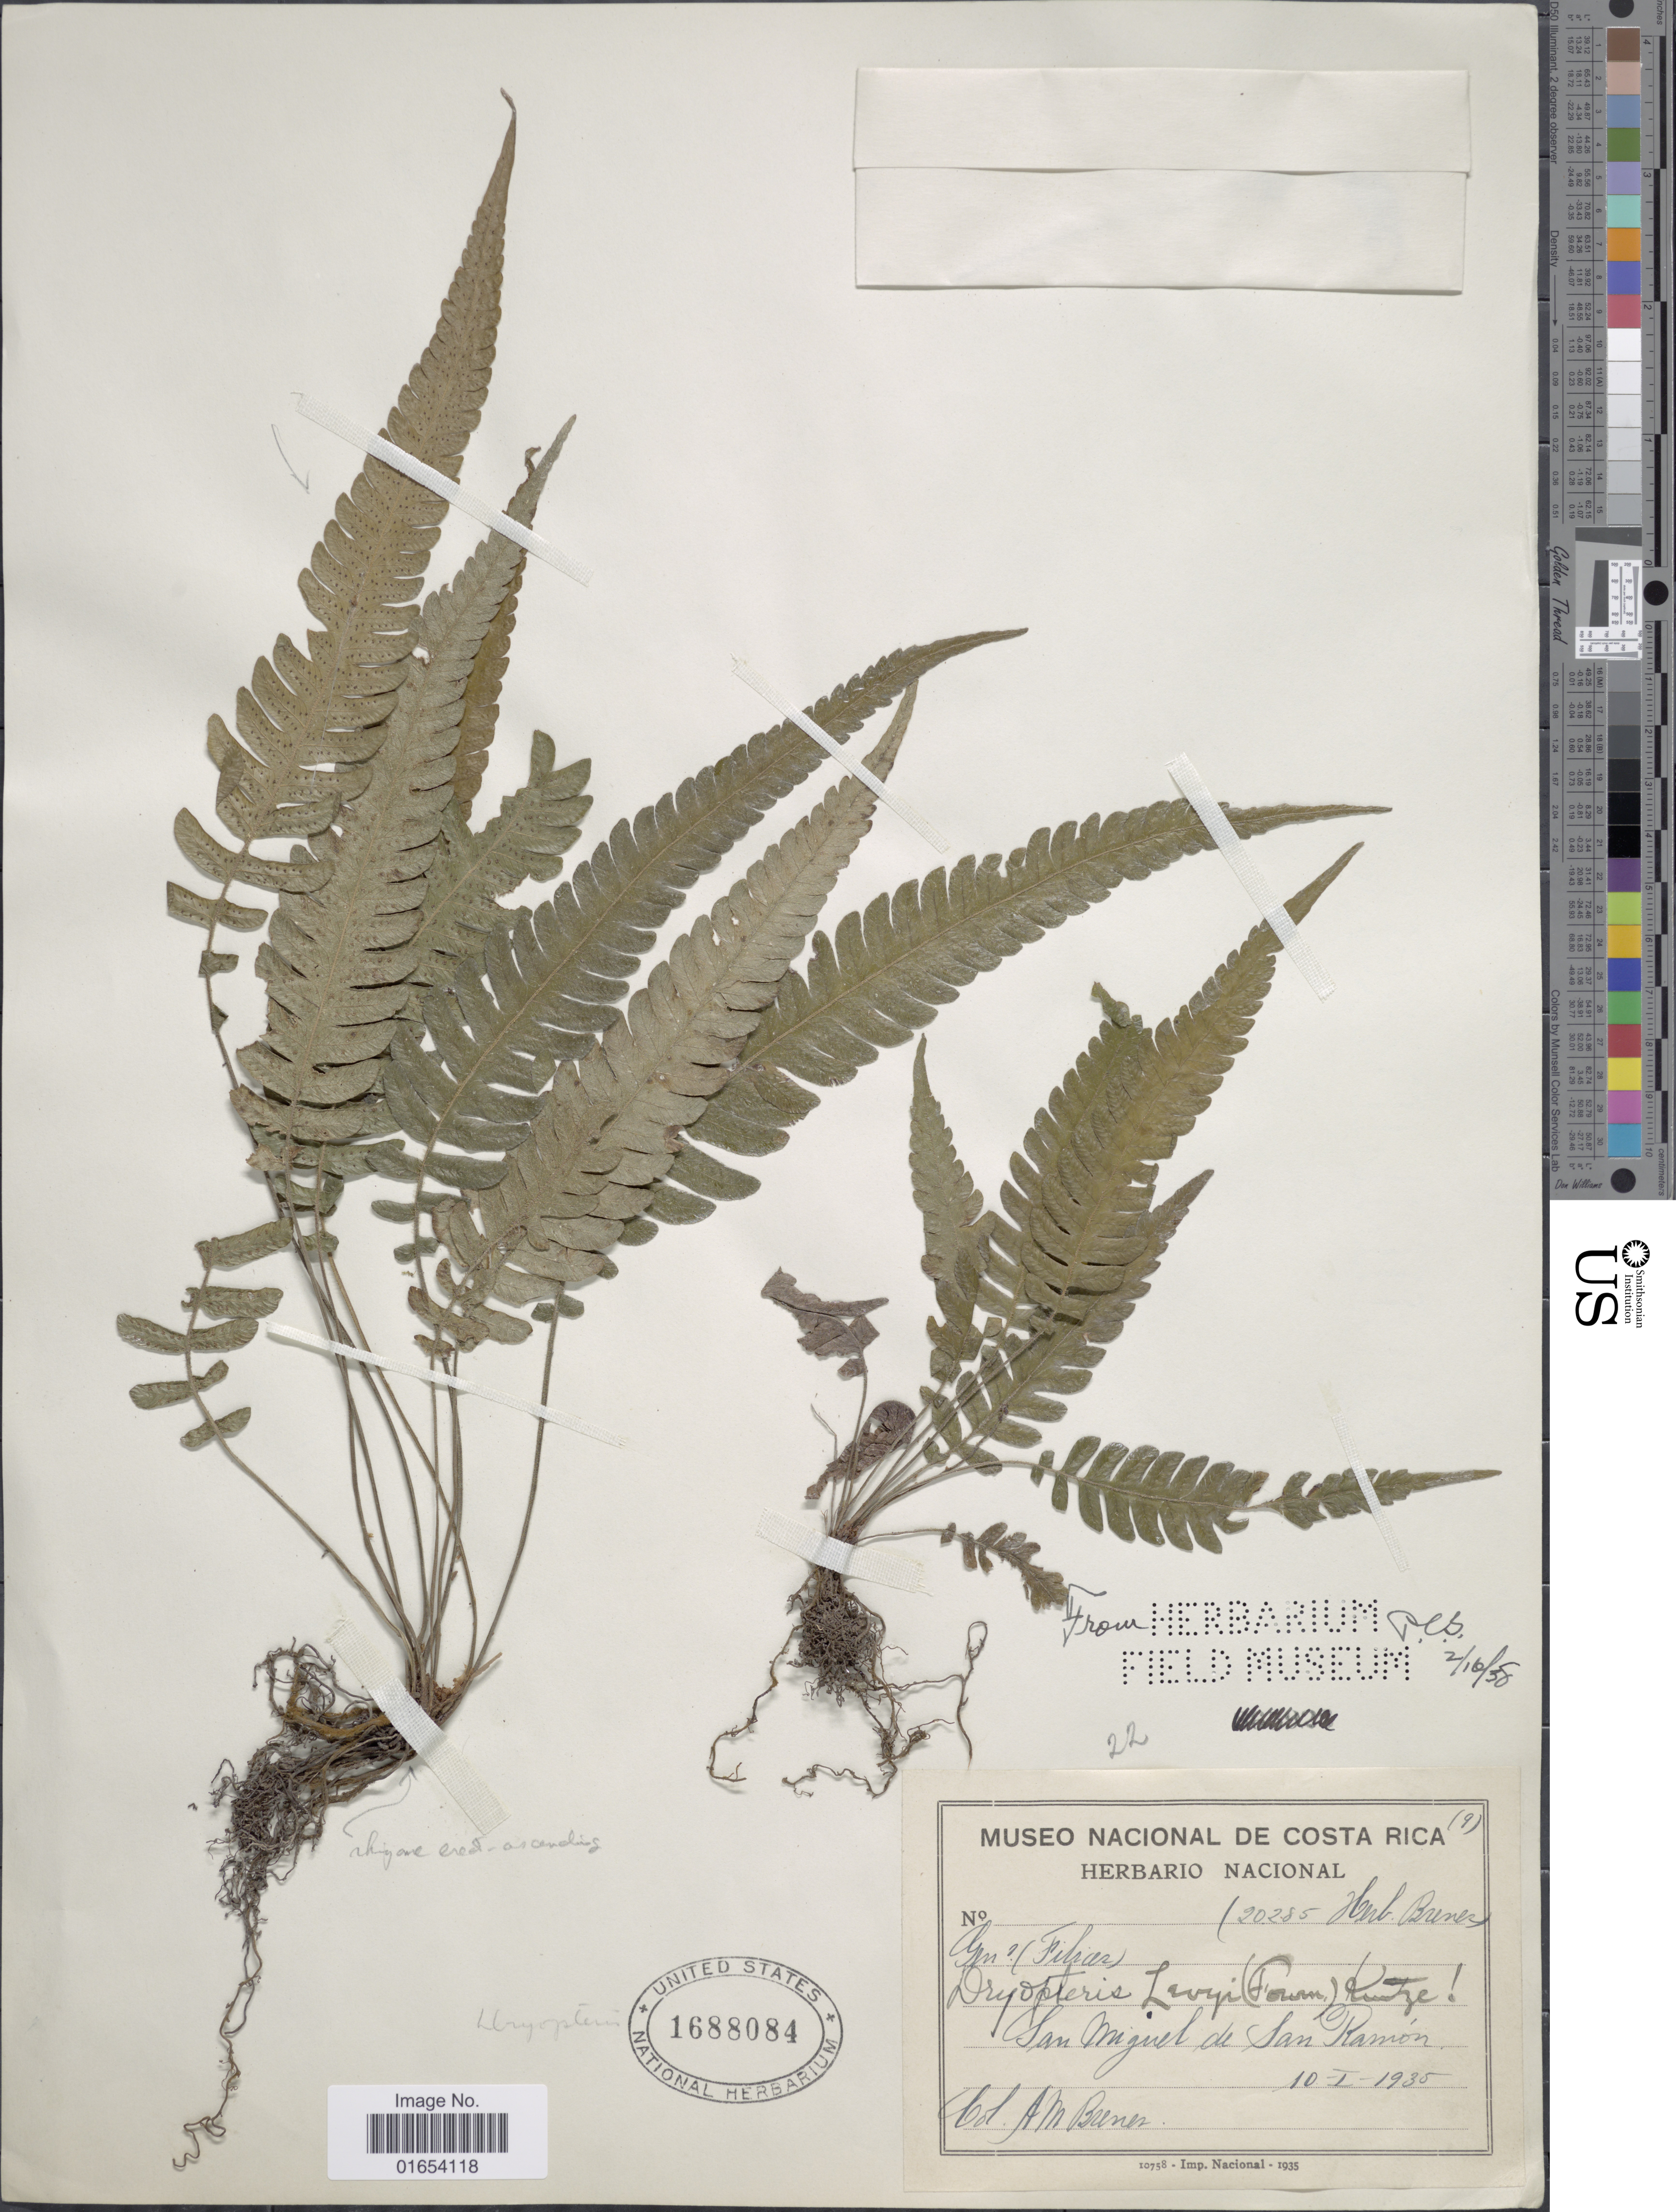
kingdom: Plantae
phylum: Tracheophyta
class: Polypodiopsida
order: Polypodiales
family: Thelypteridaceae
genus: Goniopteris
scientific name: Goniopteris levyi (E. Fourn.) comb. nov., ined 2015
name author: (E. Fourn.)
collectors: A. Brenes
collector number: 20285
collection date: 1935-01-10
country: Costa Rica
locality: San Miguel de San Ramon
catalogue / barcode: US 1688084